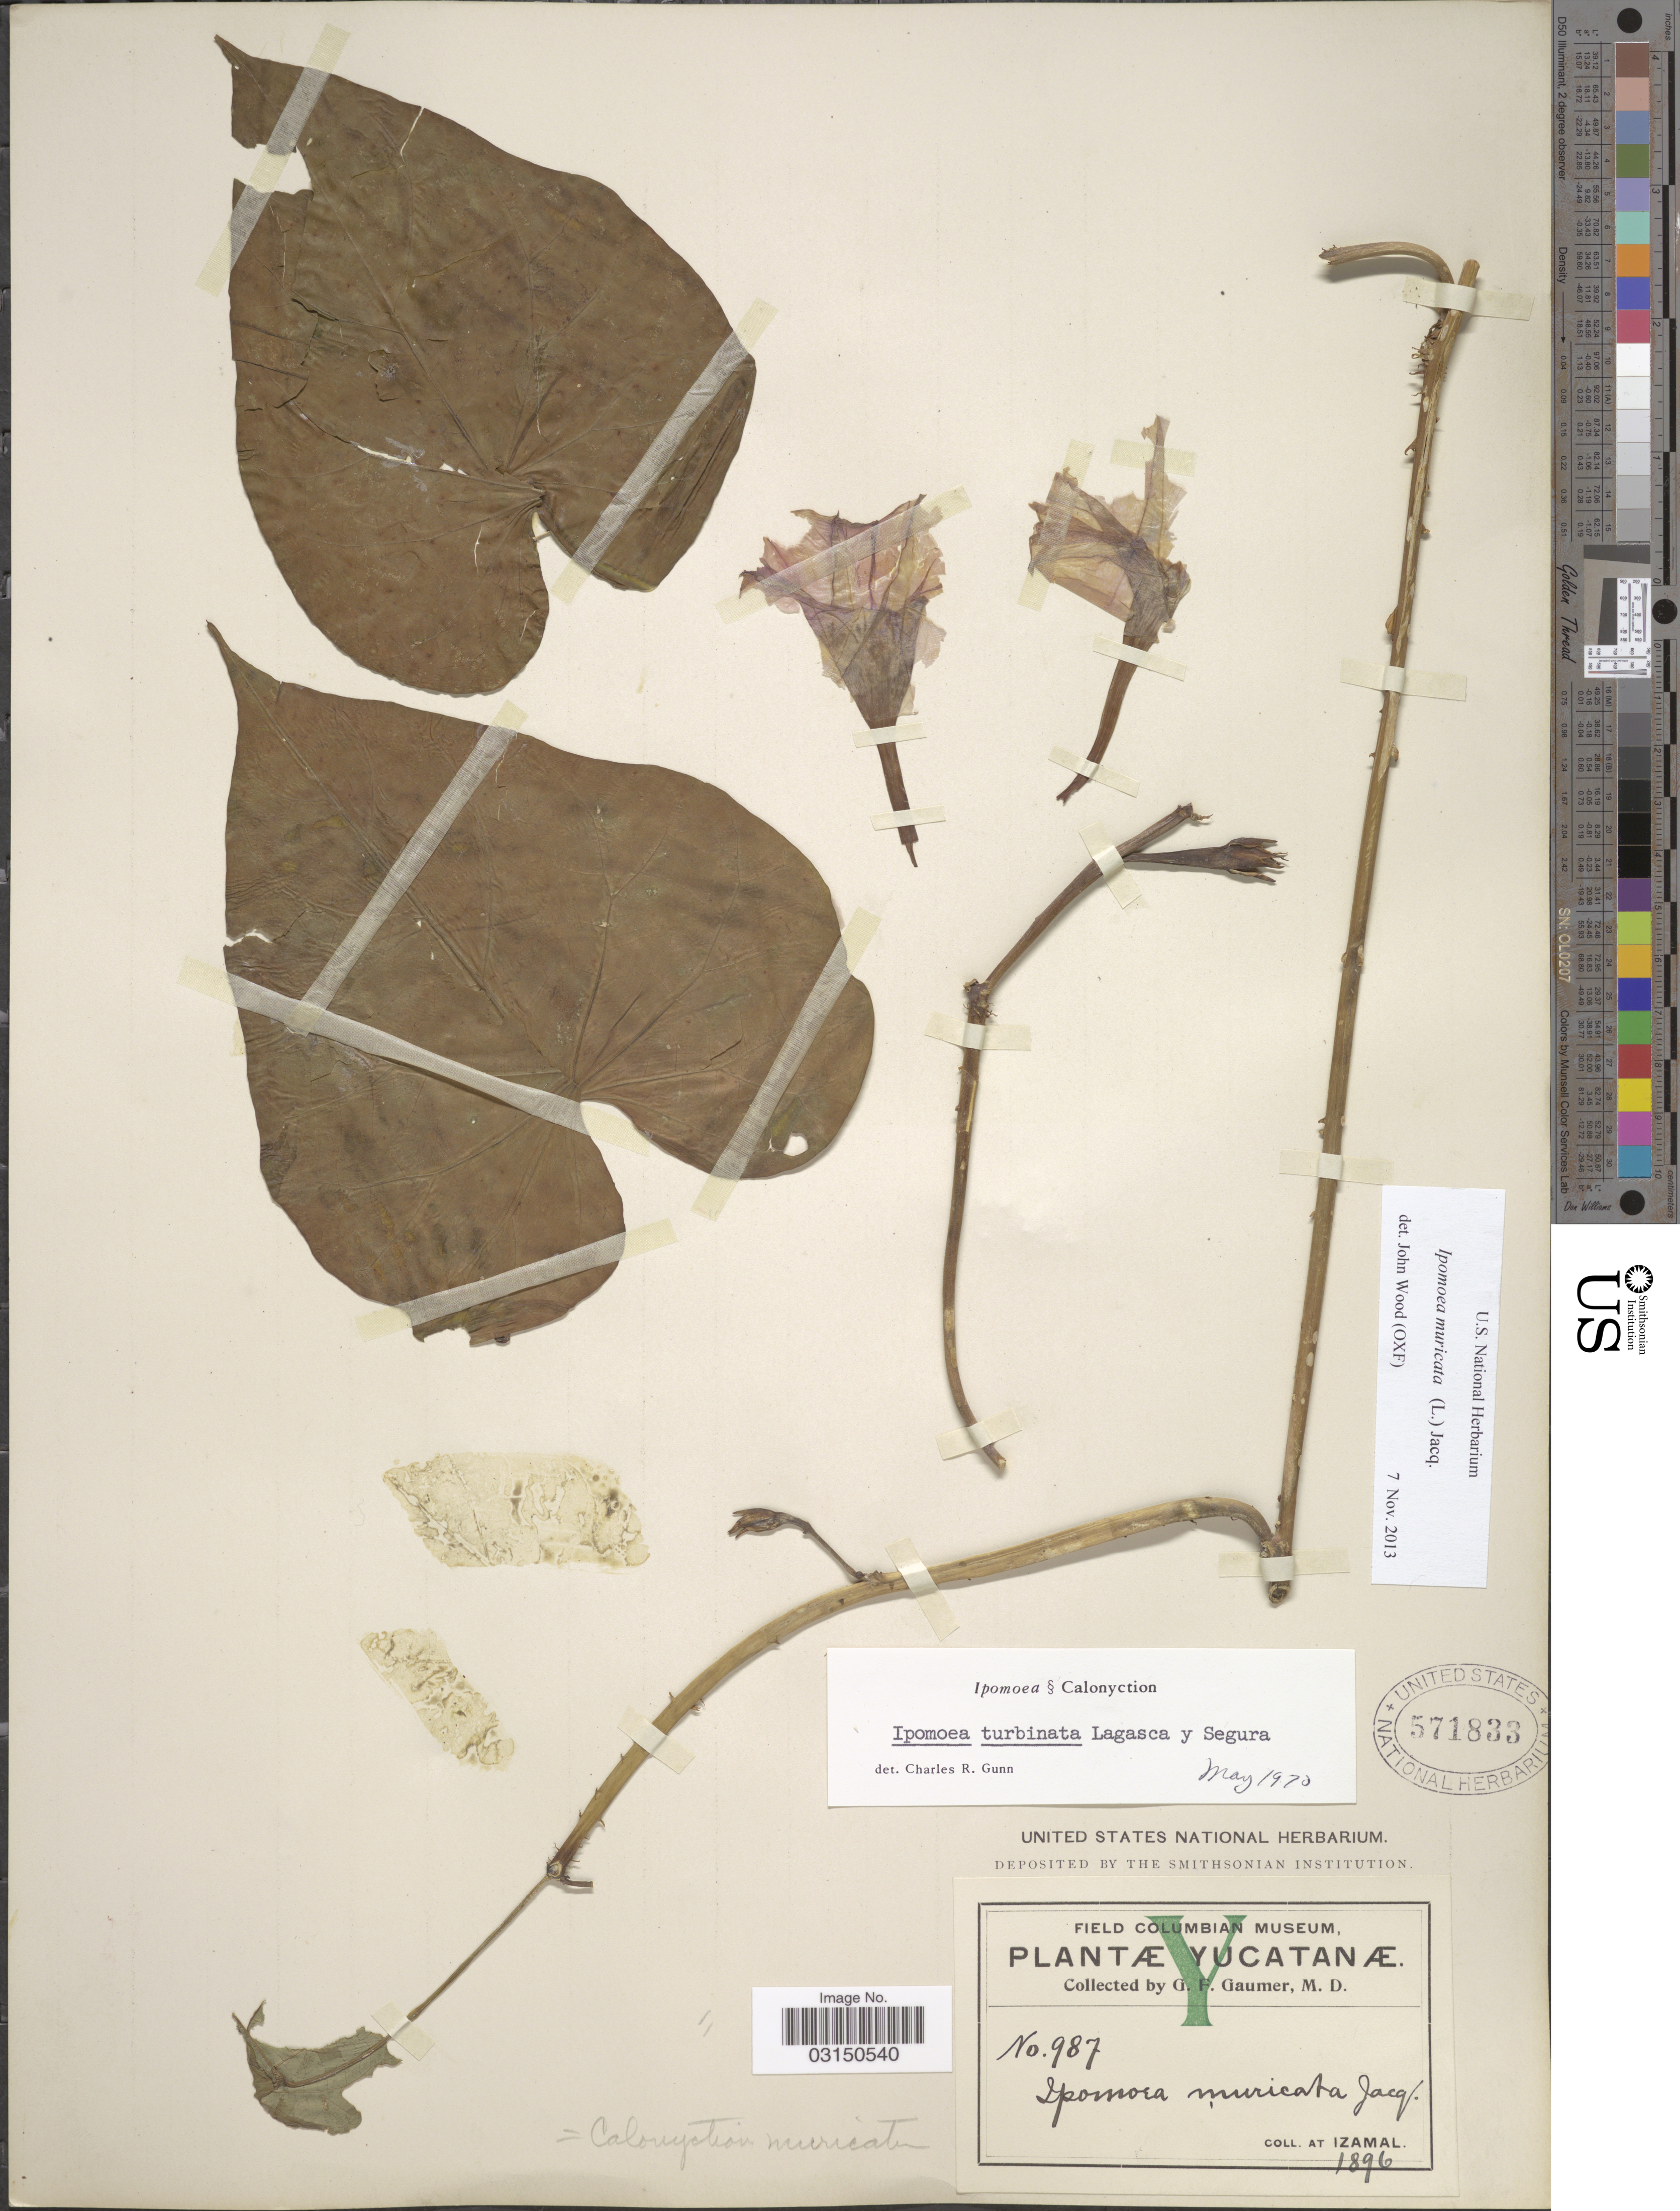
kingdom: Plantae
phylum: Tracheophyta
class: Magnoliopsida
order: Solanales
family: Convolvulaceae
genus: Ipomoea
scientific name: Ipomoea muricata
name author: (L.) Jacq.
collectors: G. F. Gaumer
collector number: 987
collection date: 1896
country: Mexico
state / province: Yucatán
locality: Izamal.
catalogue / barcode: US 571833